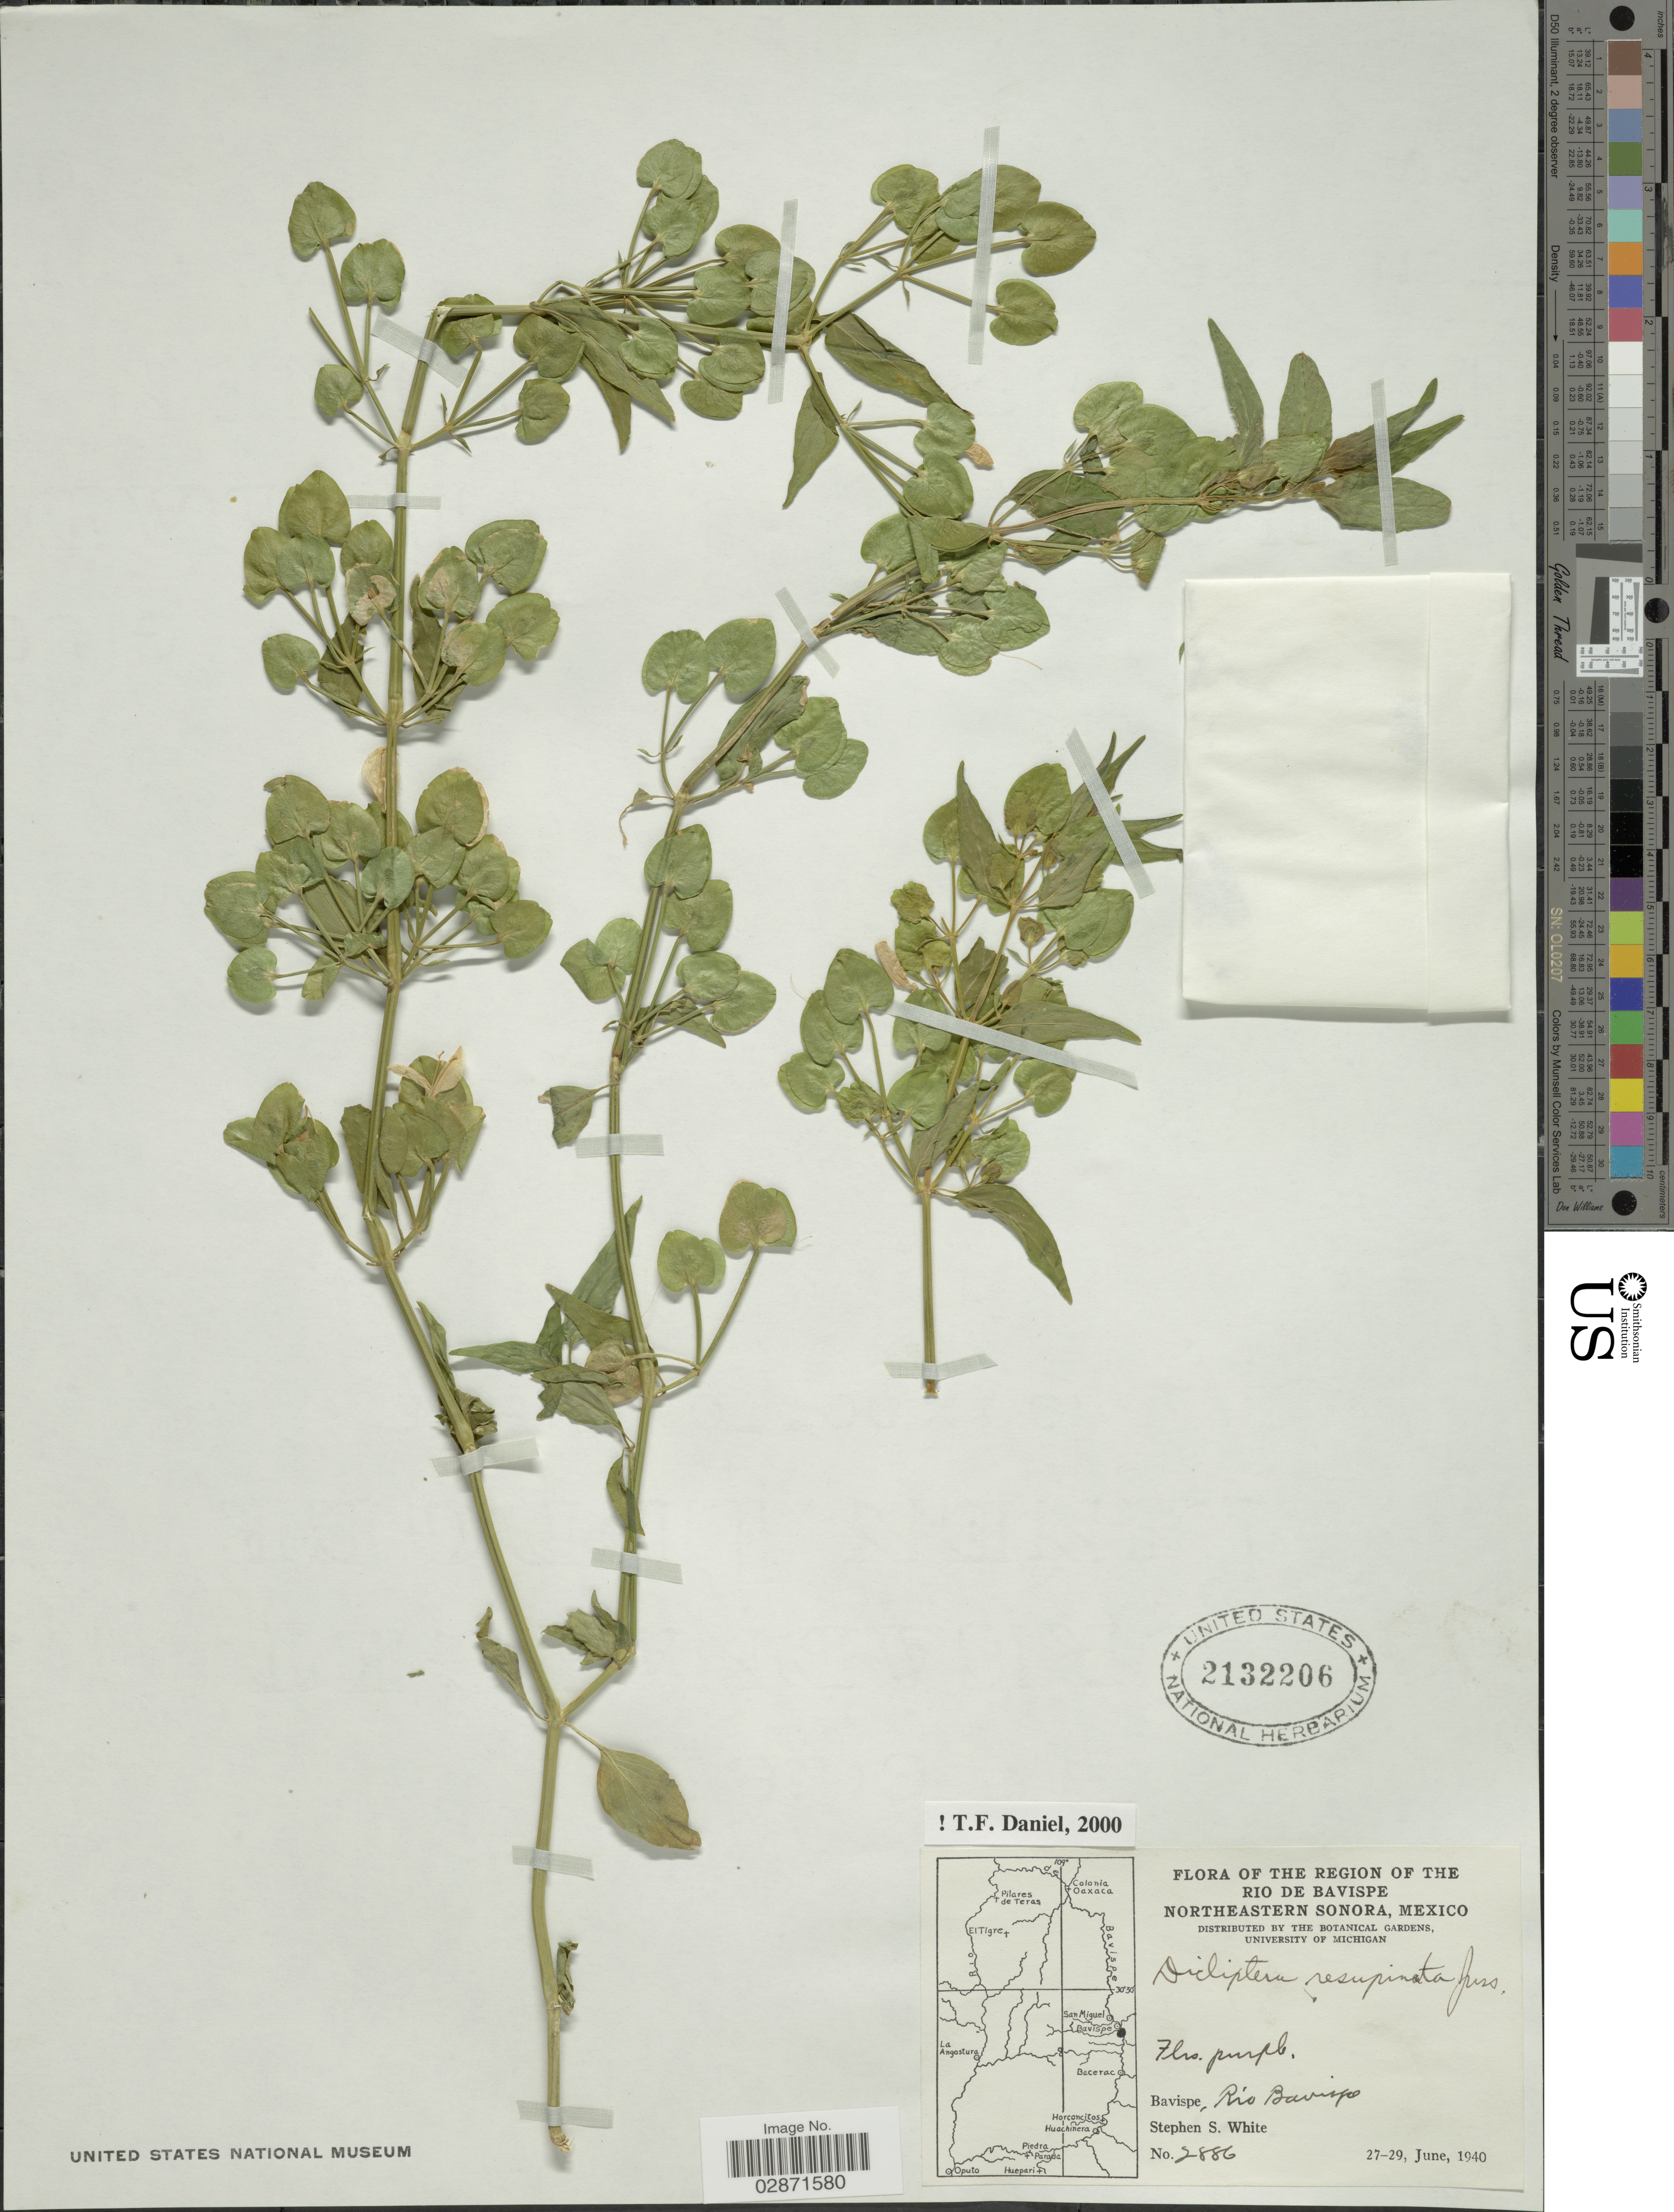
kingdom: Plantae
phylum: Tracheophyta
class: Magnoliopsida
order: Lamiales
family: Acanthaceae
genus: Dicliptera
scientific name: Dicliptera resupinata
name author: (Vahl) Juss.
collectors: S. S. White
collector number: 2886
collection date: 1940-06-27/1940-06-29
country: Mexico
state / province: Sonora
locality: The Region of the Rio de Bavispe, Northeastern Sonora, Bavispe, Rio Bavispe.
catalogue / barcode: US 2132206